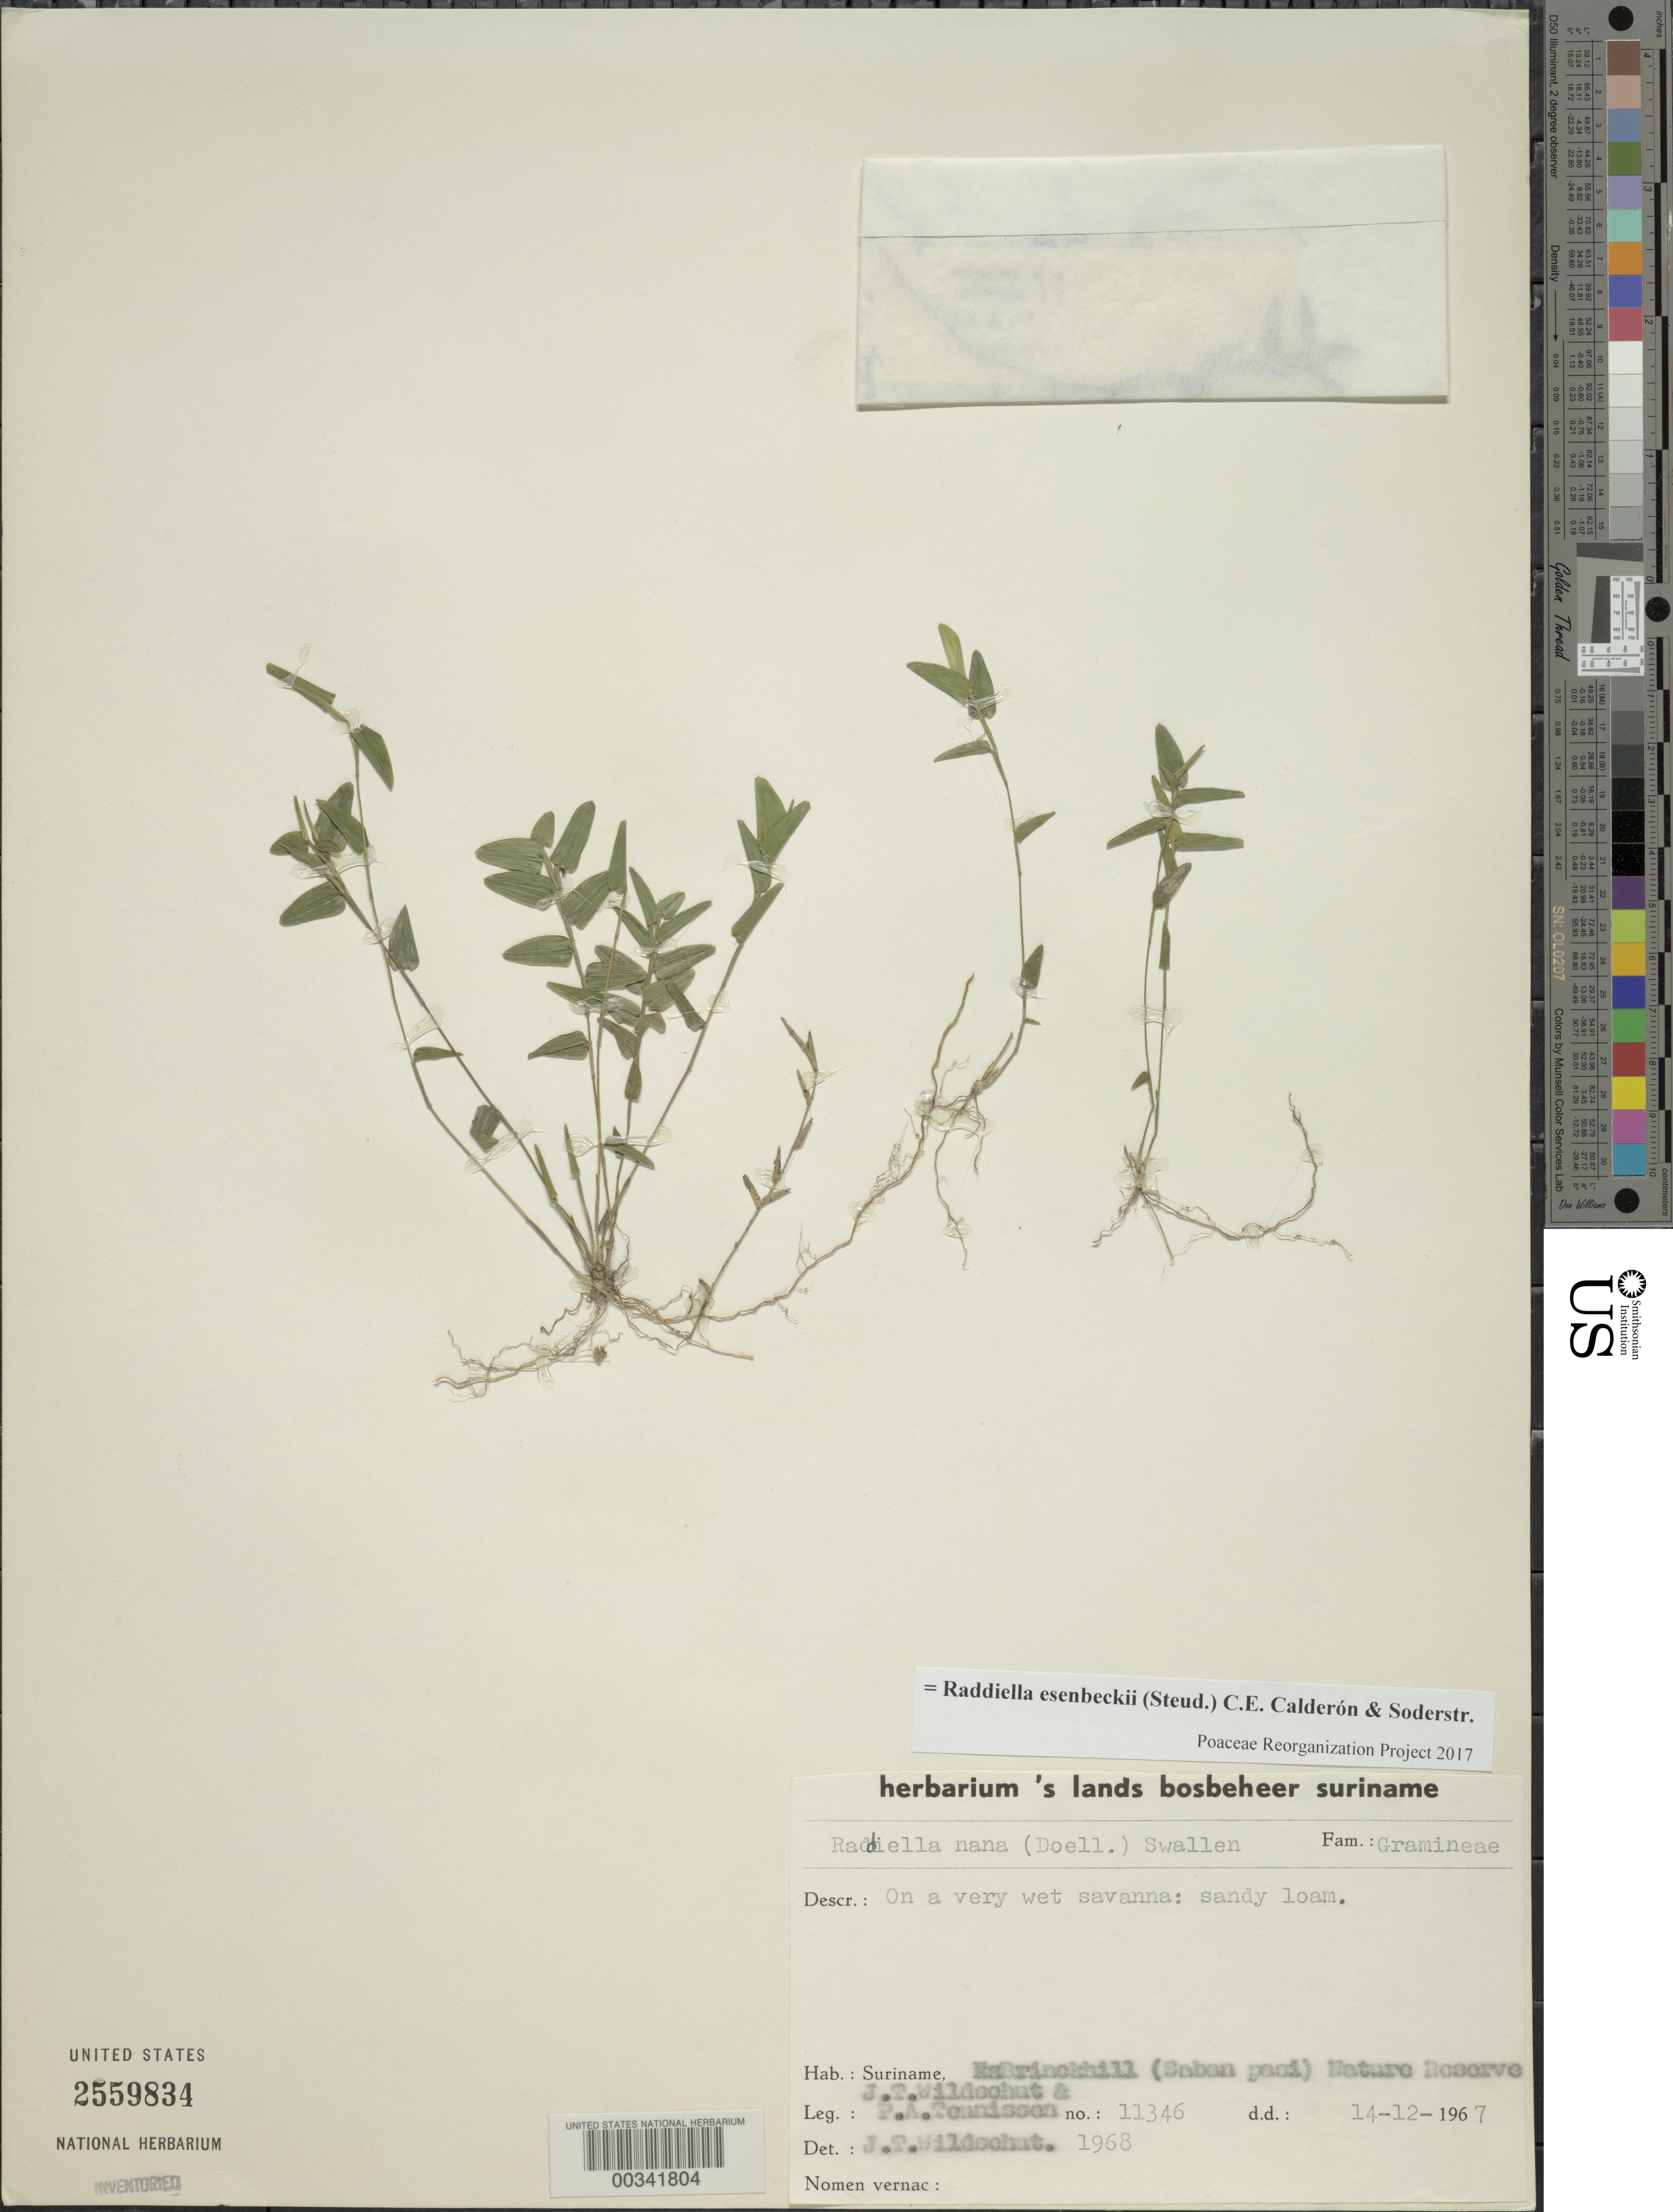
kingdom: Plantae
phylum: Tracheophyta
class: Liliopsida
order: Poales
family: Poaceae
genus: Raddiella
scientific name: Raddiella esenbeckii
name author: (Steud.) C. E. Calderón & Soderstr.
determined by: Poaceae Reorganization Project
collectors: P. Teunissen & J. Wildschut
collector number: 11346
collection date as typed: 14 Dec 1967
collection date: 1967-12-14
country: Suriname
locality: Brinckhill nature reserve (saben pond)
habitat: On very wet savanna; sandy loam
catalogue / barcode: US 2559834